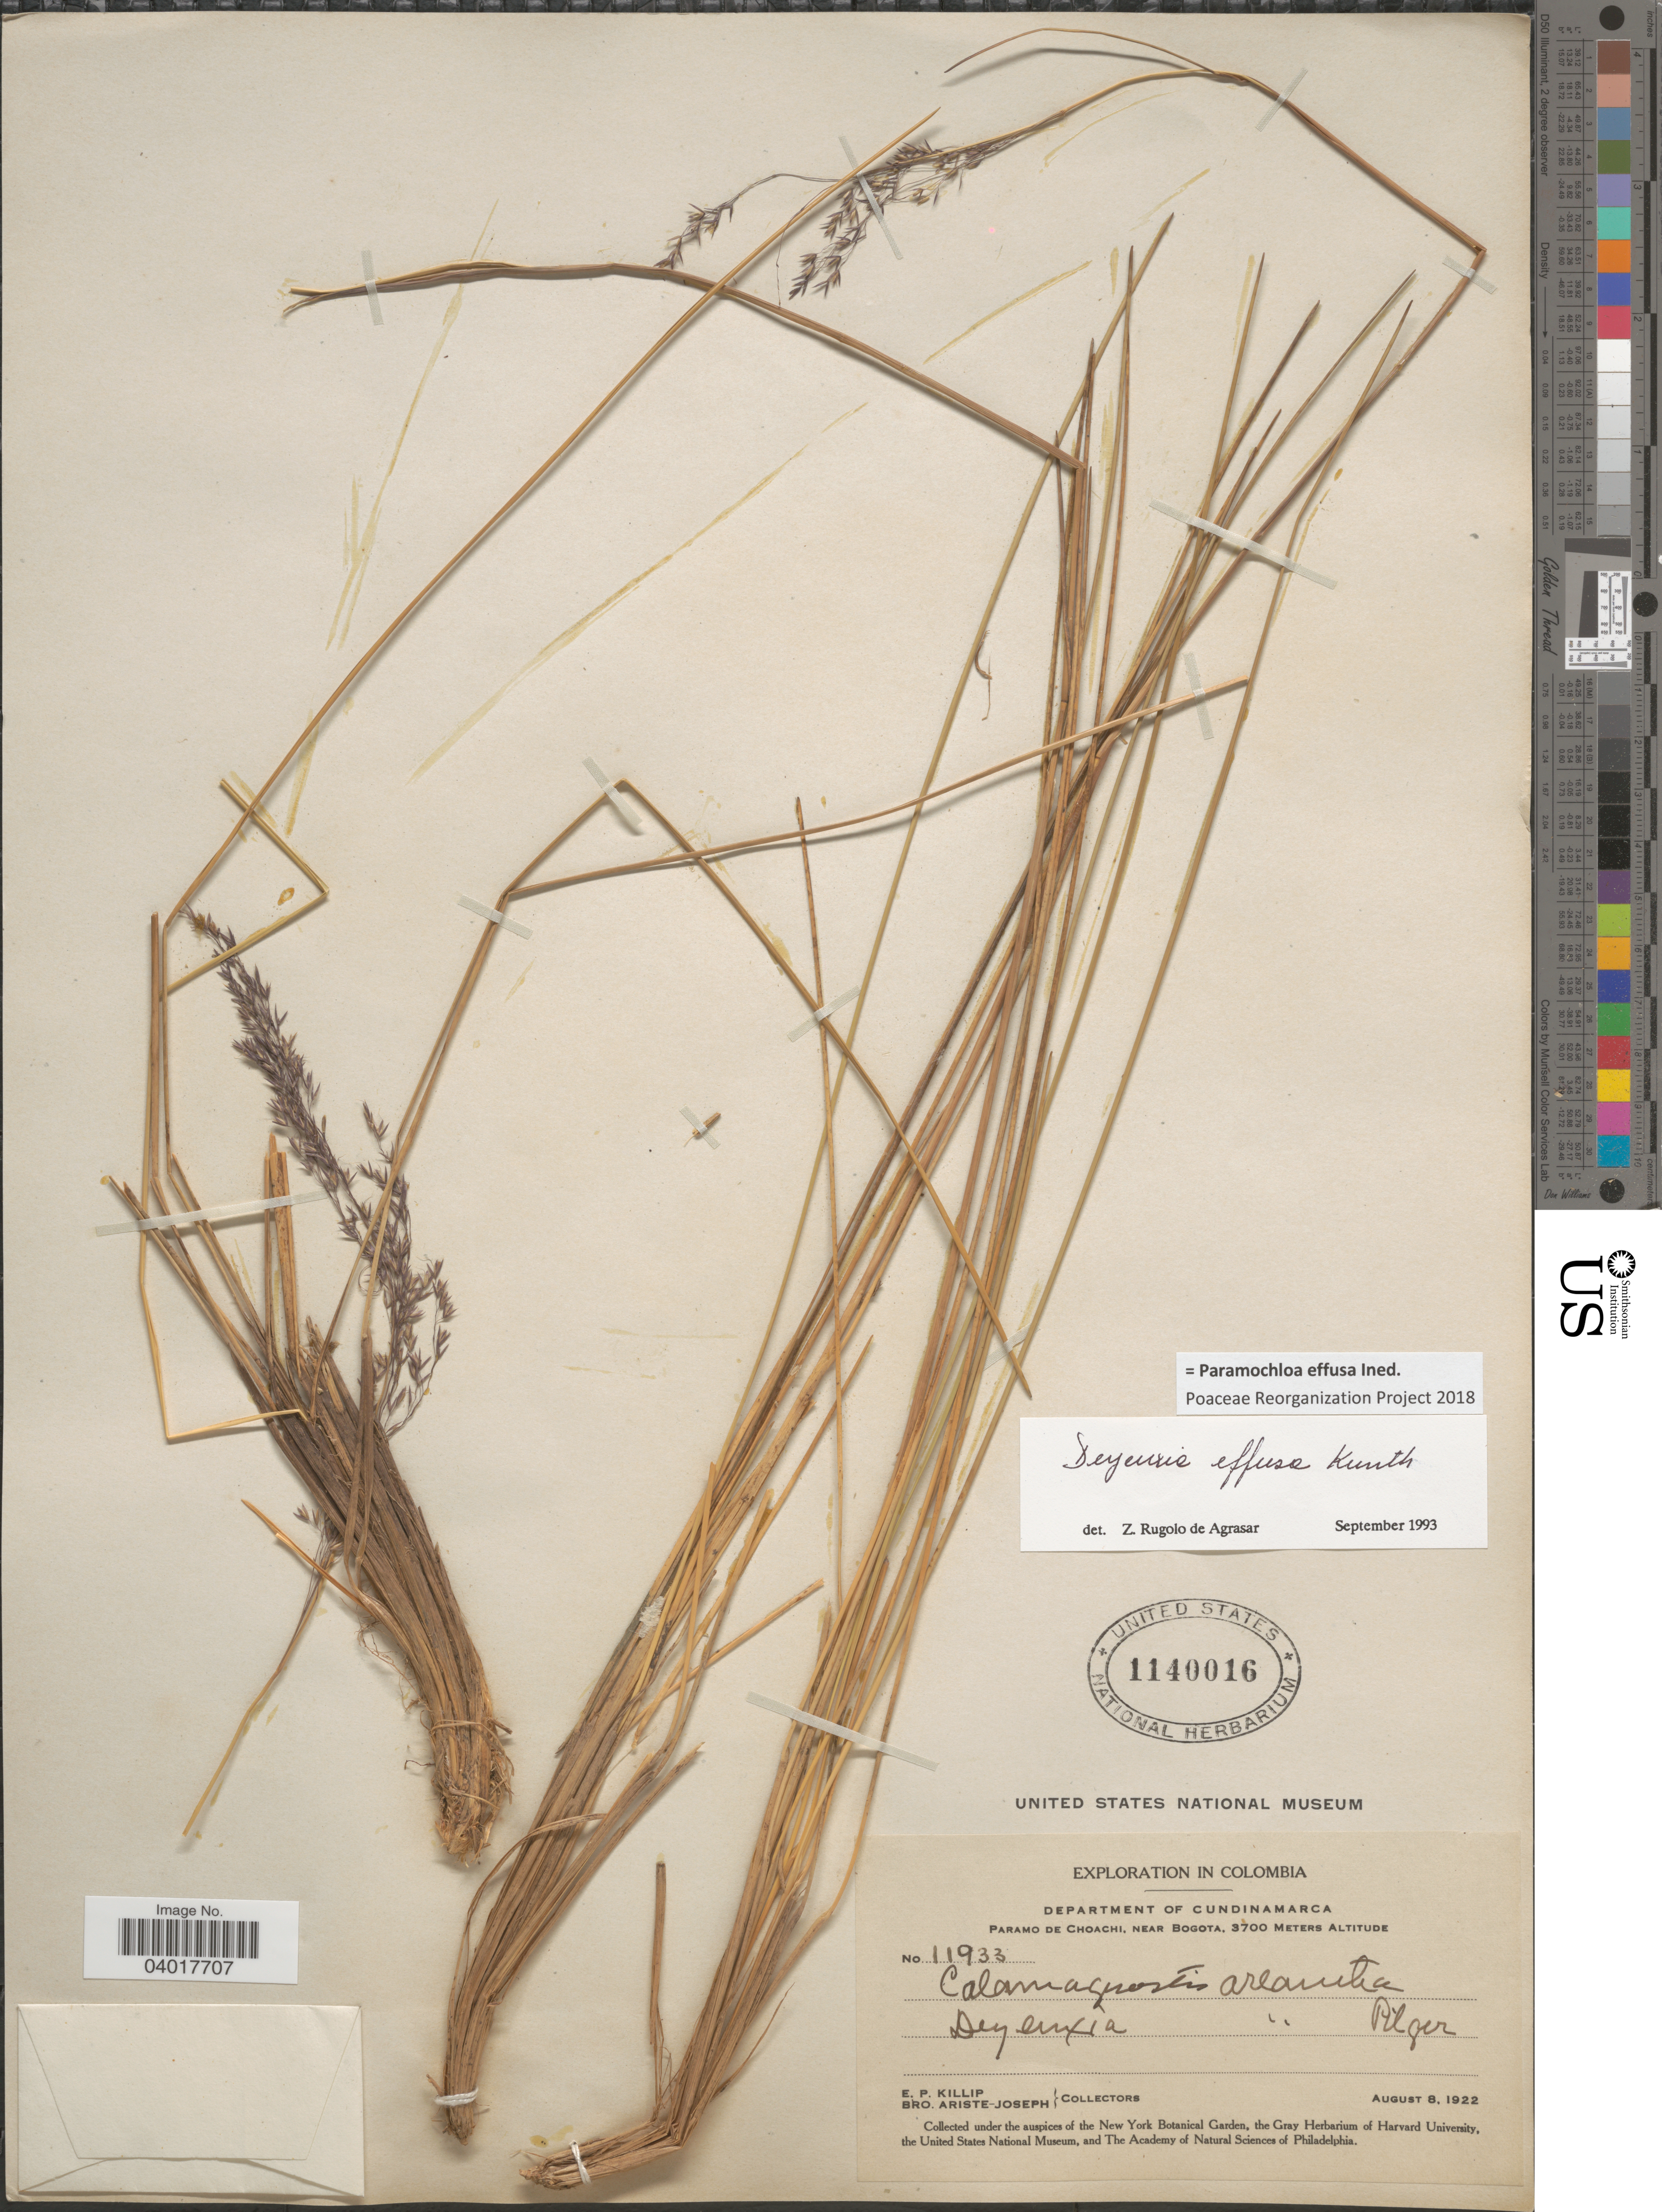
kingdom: Plantae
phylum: Tracheophyta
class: Liliopsida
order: Poales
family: Poaceae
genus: Paramochloa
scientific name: Paramochloa effusa ined.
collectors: E. P. Killip & Bro. Ariste-Joseph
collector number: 11933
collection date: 1922-08-08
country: Colombia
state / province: Cundinamarca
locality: Department of Cundinamarca. Paramo de Choachi, near Bogota.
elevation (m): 3700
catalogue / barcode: US 1140016